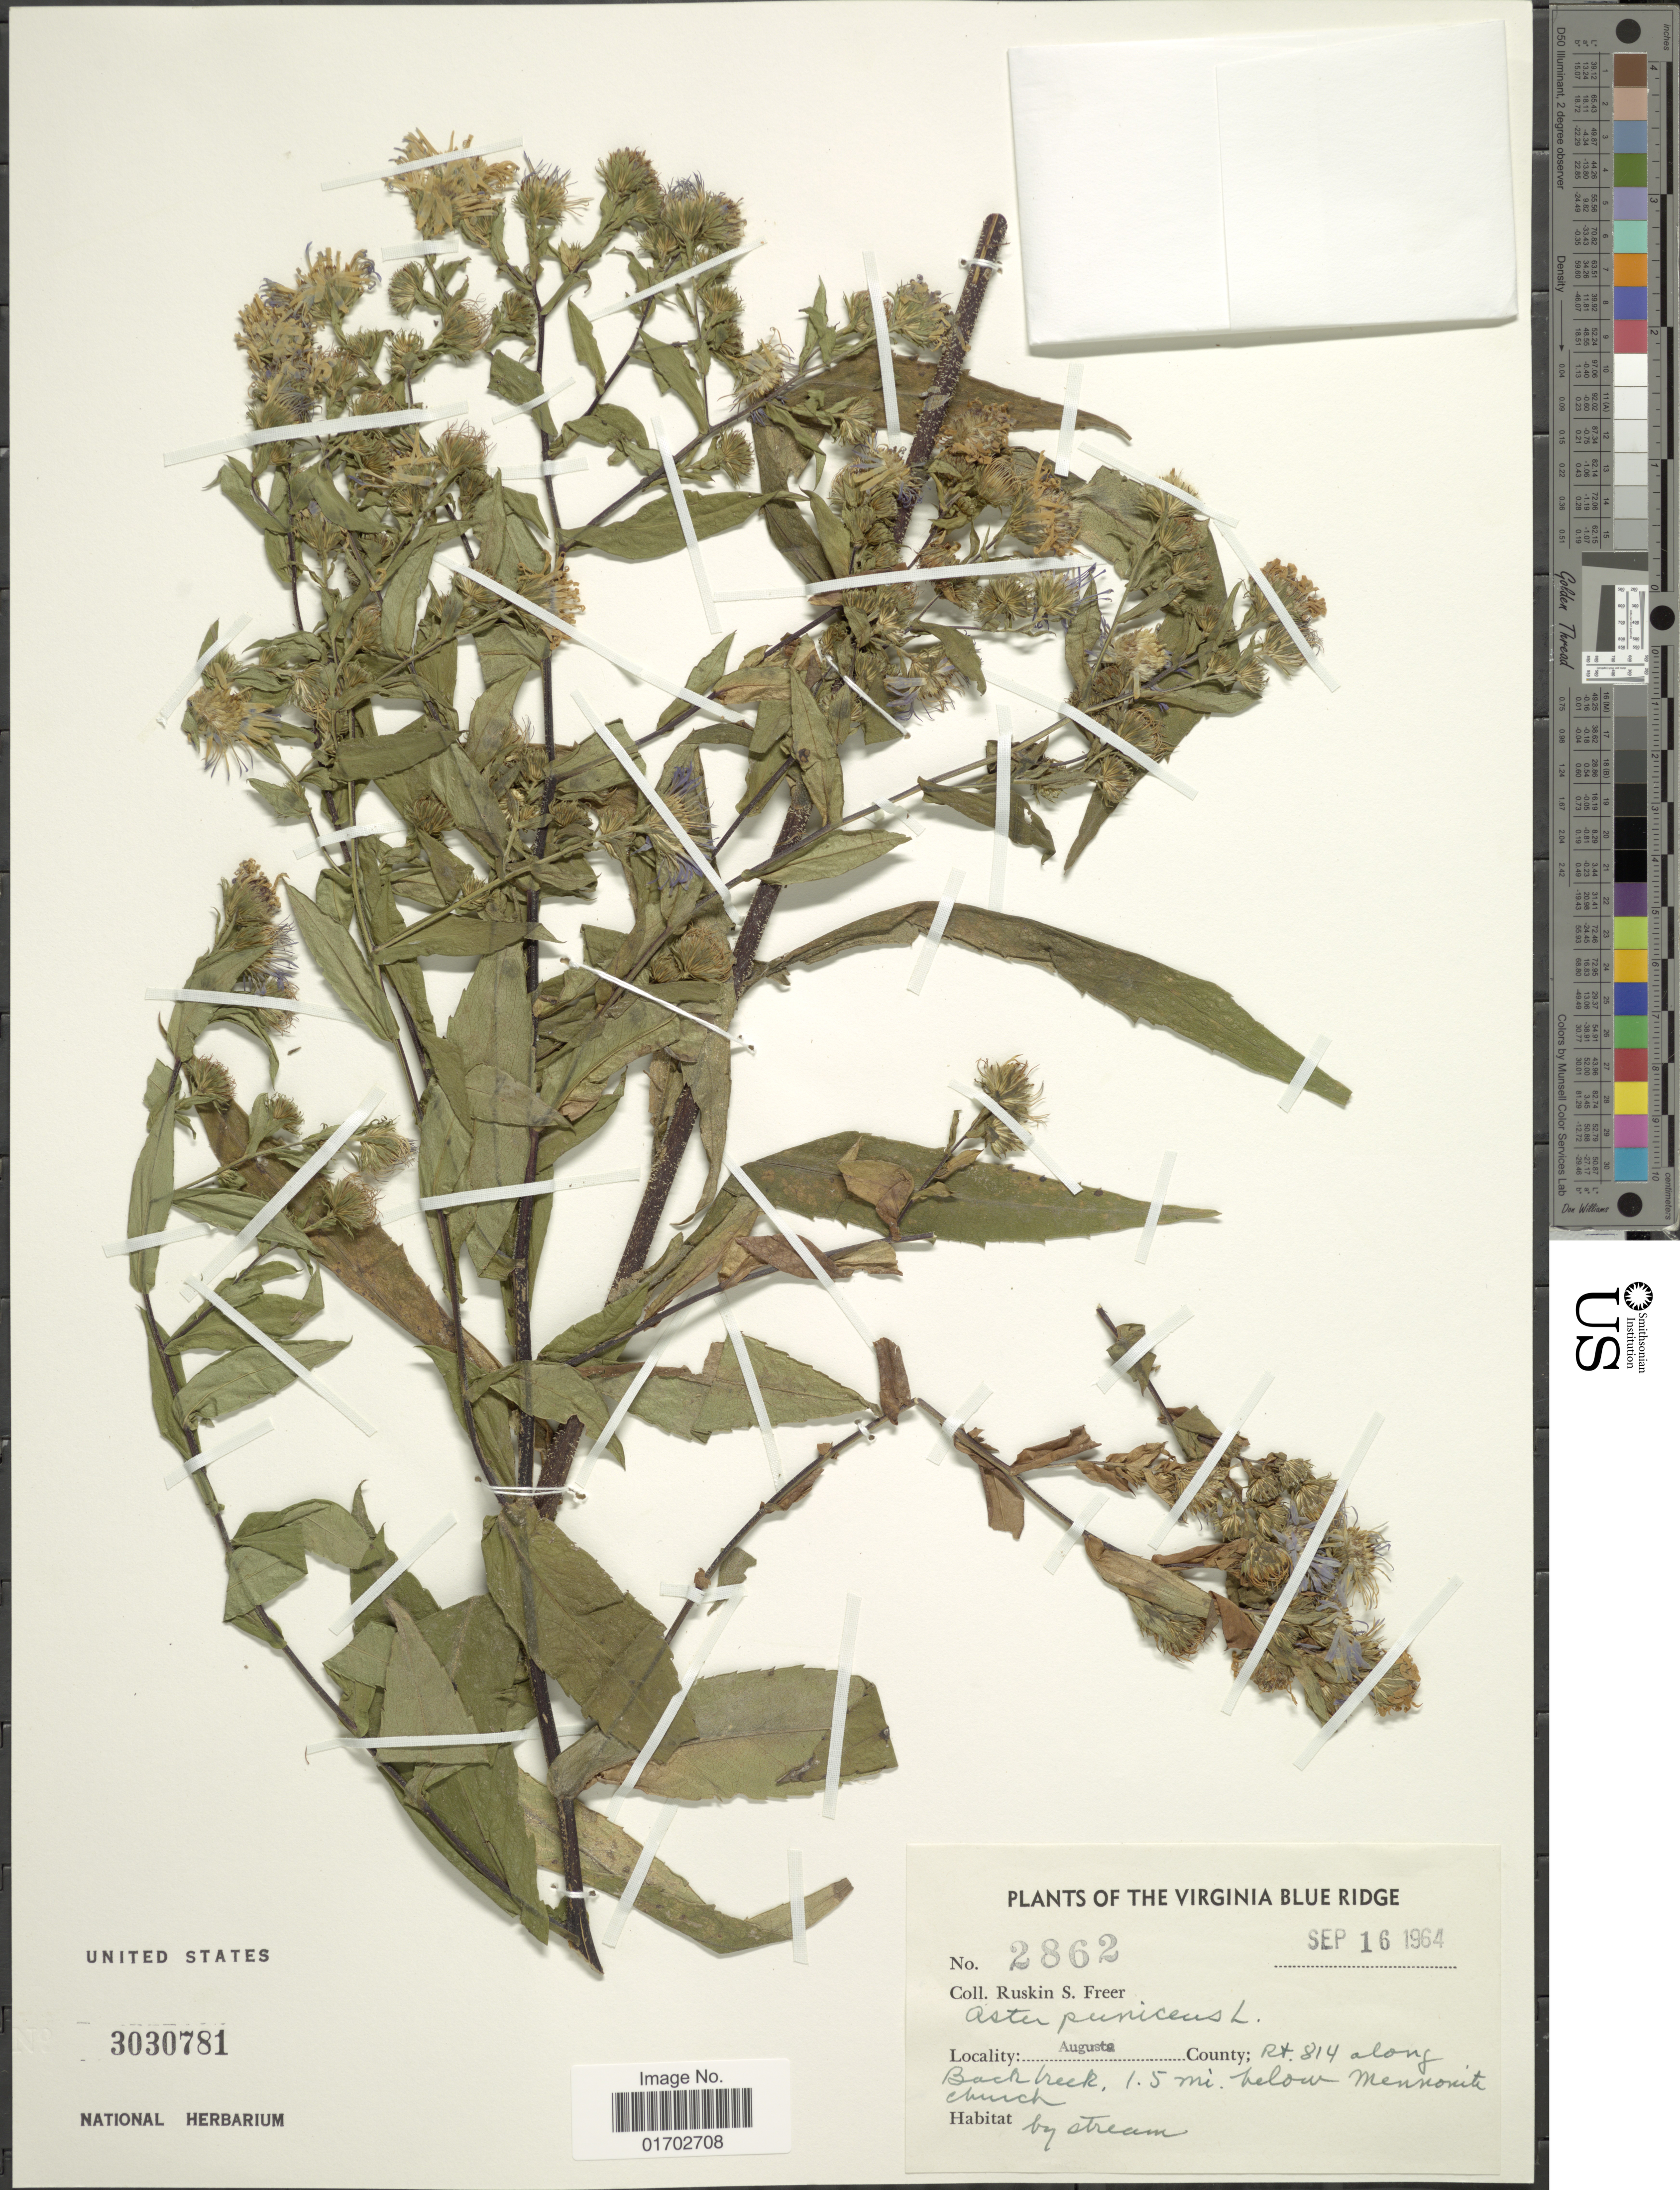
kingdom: Plantae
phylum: Tracheophyta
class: Magnoliopsida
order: Asterales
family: Asteraceae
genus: Symphyotrichum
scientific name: Symphyotrichum puniceum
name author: (L.) Á. Löve & D. Löve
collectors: R. Freer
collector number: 2862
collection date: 1964-09-16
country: United States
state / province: Virginia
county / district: Augusta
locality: The Virginia Blue Ridge, Augusta County; Rt 814 along Back Creek, 1.5 mi below Mennorite church, by stream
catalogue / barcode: US 3030781